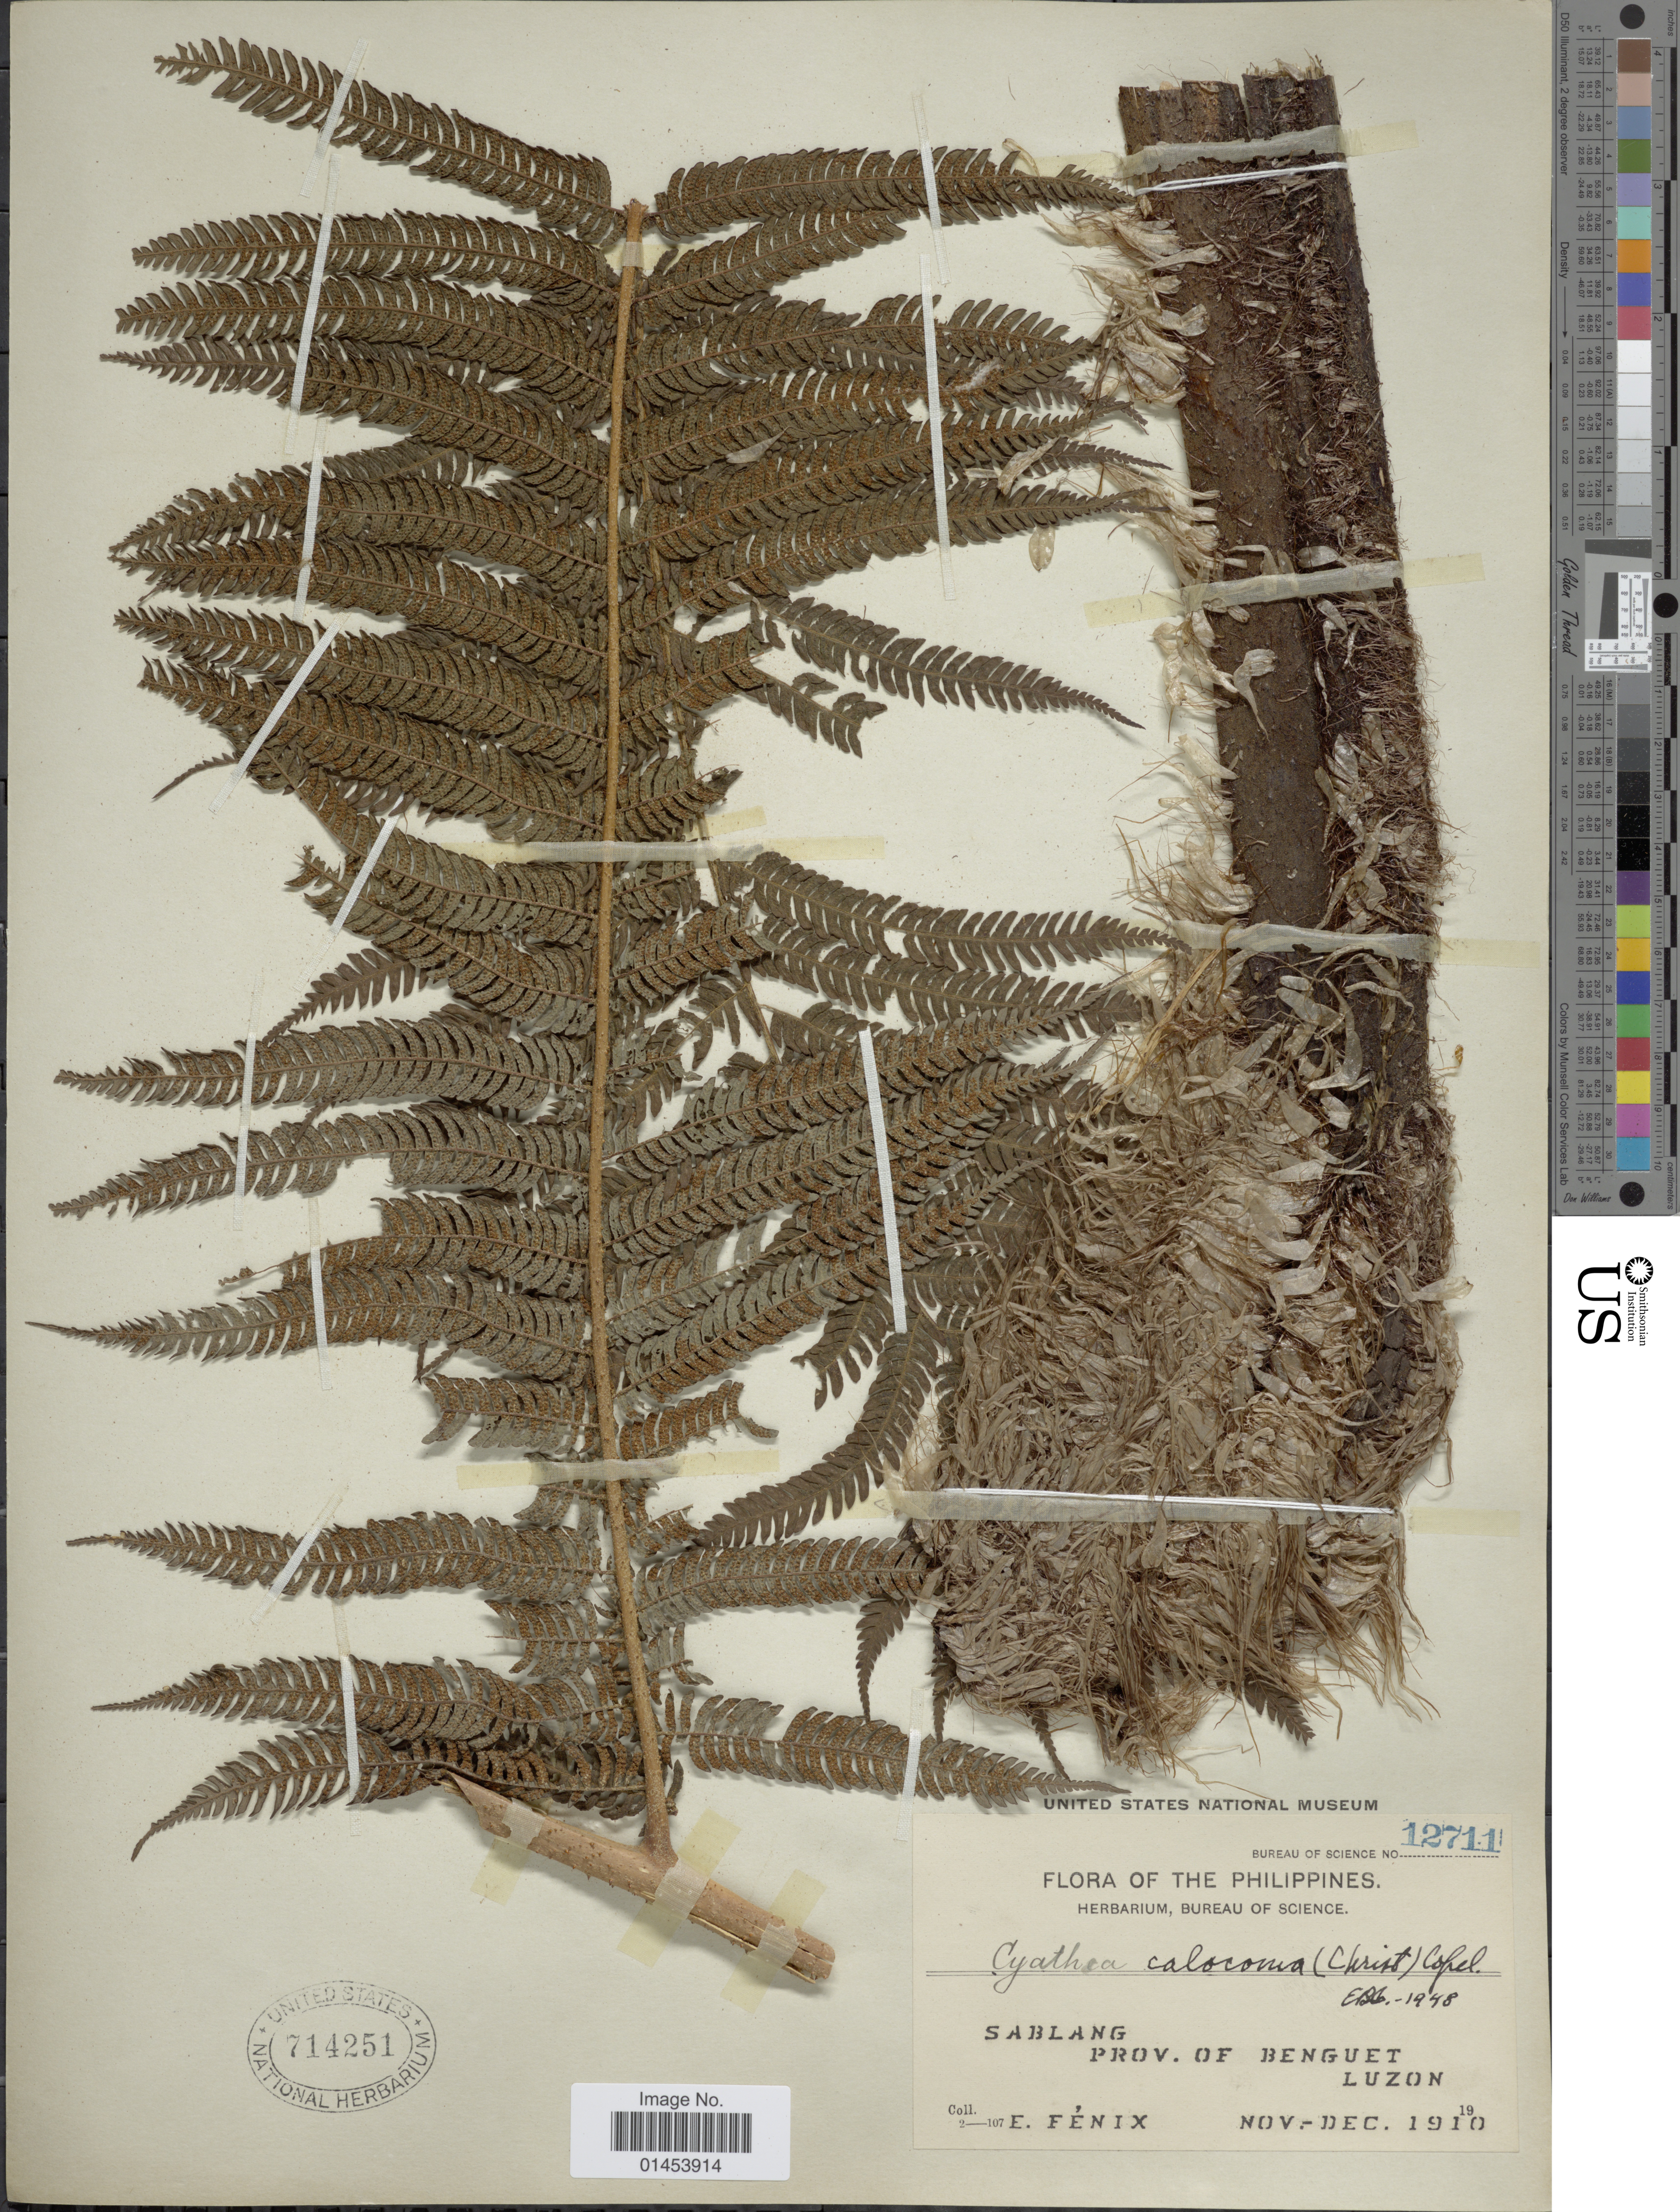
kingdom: Plantae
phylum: Tracheophyta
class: Polypodiopsida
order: Cyatheales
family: Cyatheaceae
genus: Cyathea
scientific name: Cyathea lepifera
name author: (J. Sm.) Copel.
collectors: E. Fenix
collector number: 12711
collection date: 1910-11/1910-12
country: Philippines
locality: Sablang, Prov. of Benguet, Luzon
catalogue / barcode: US 714251